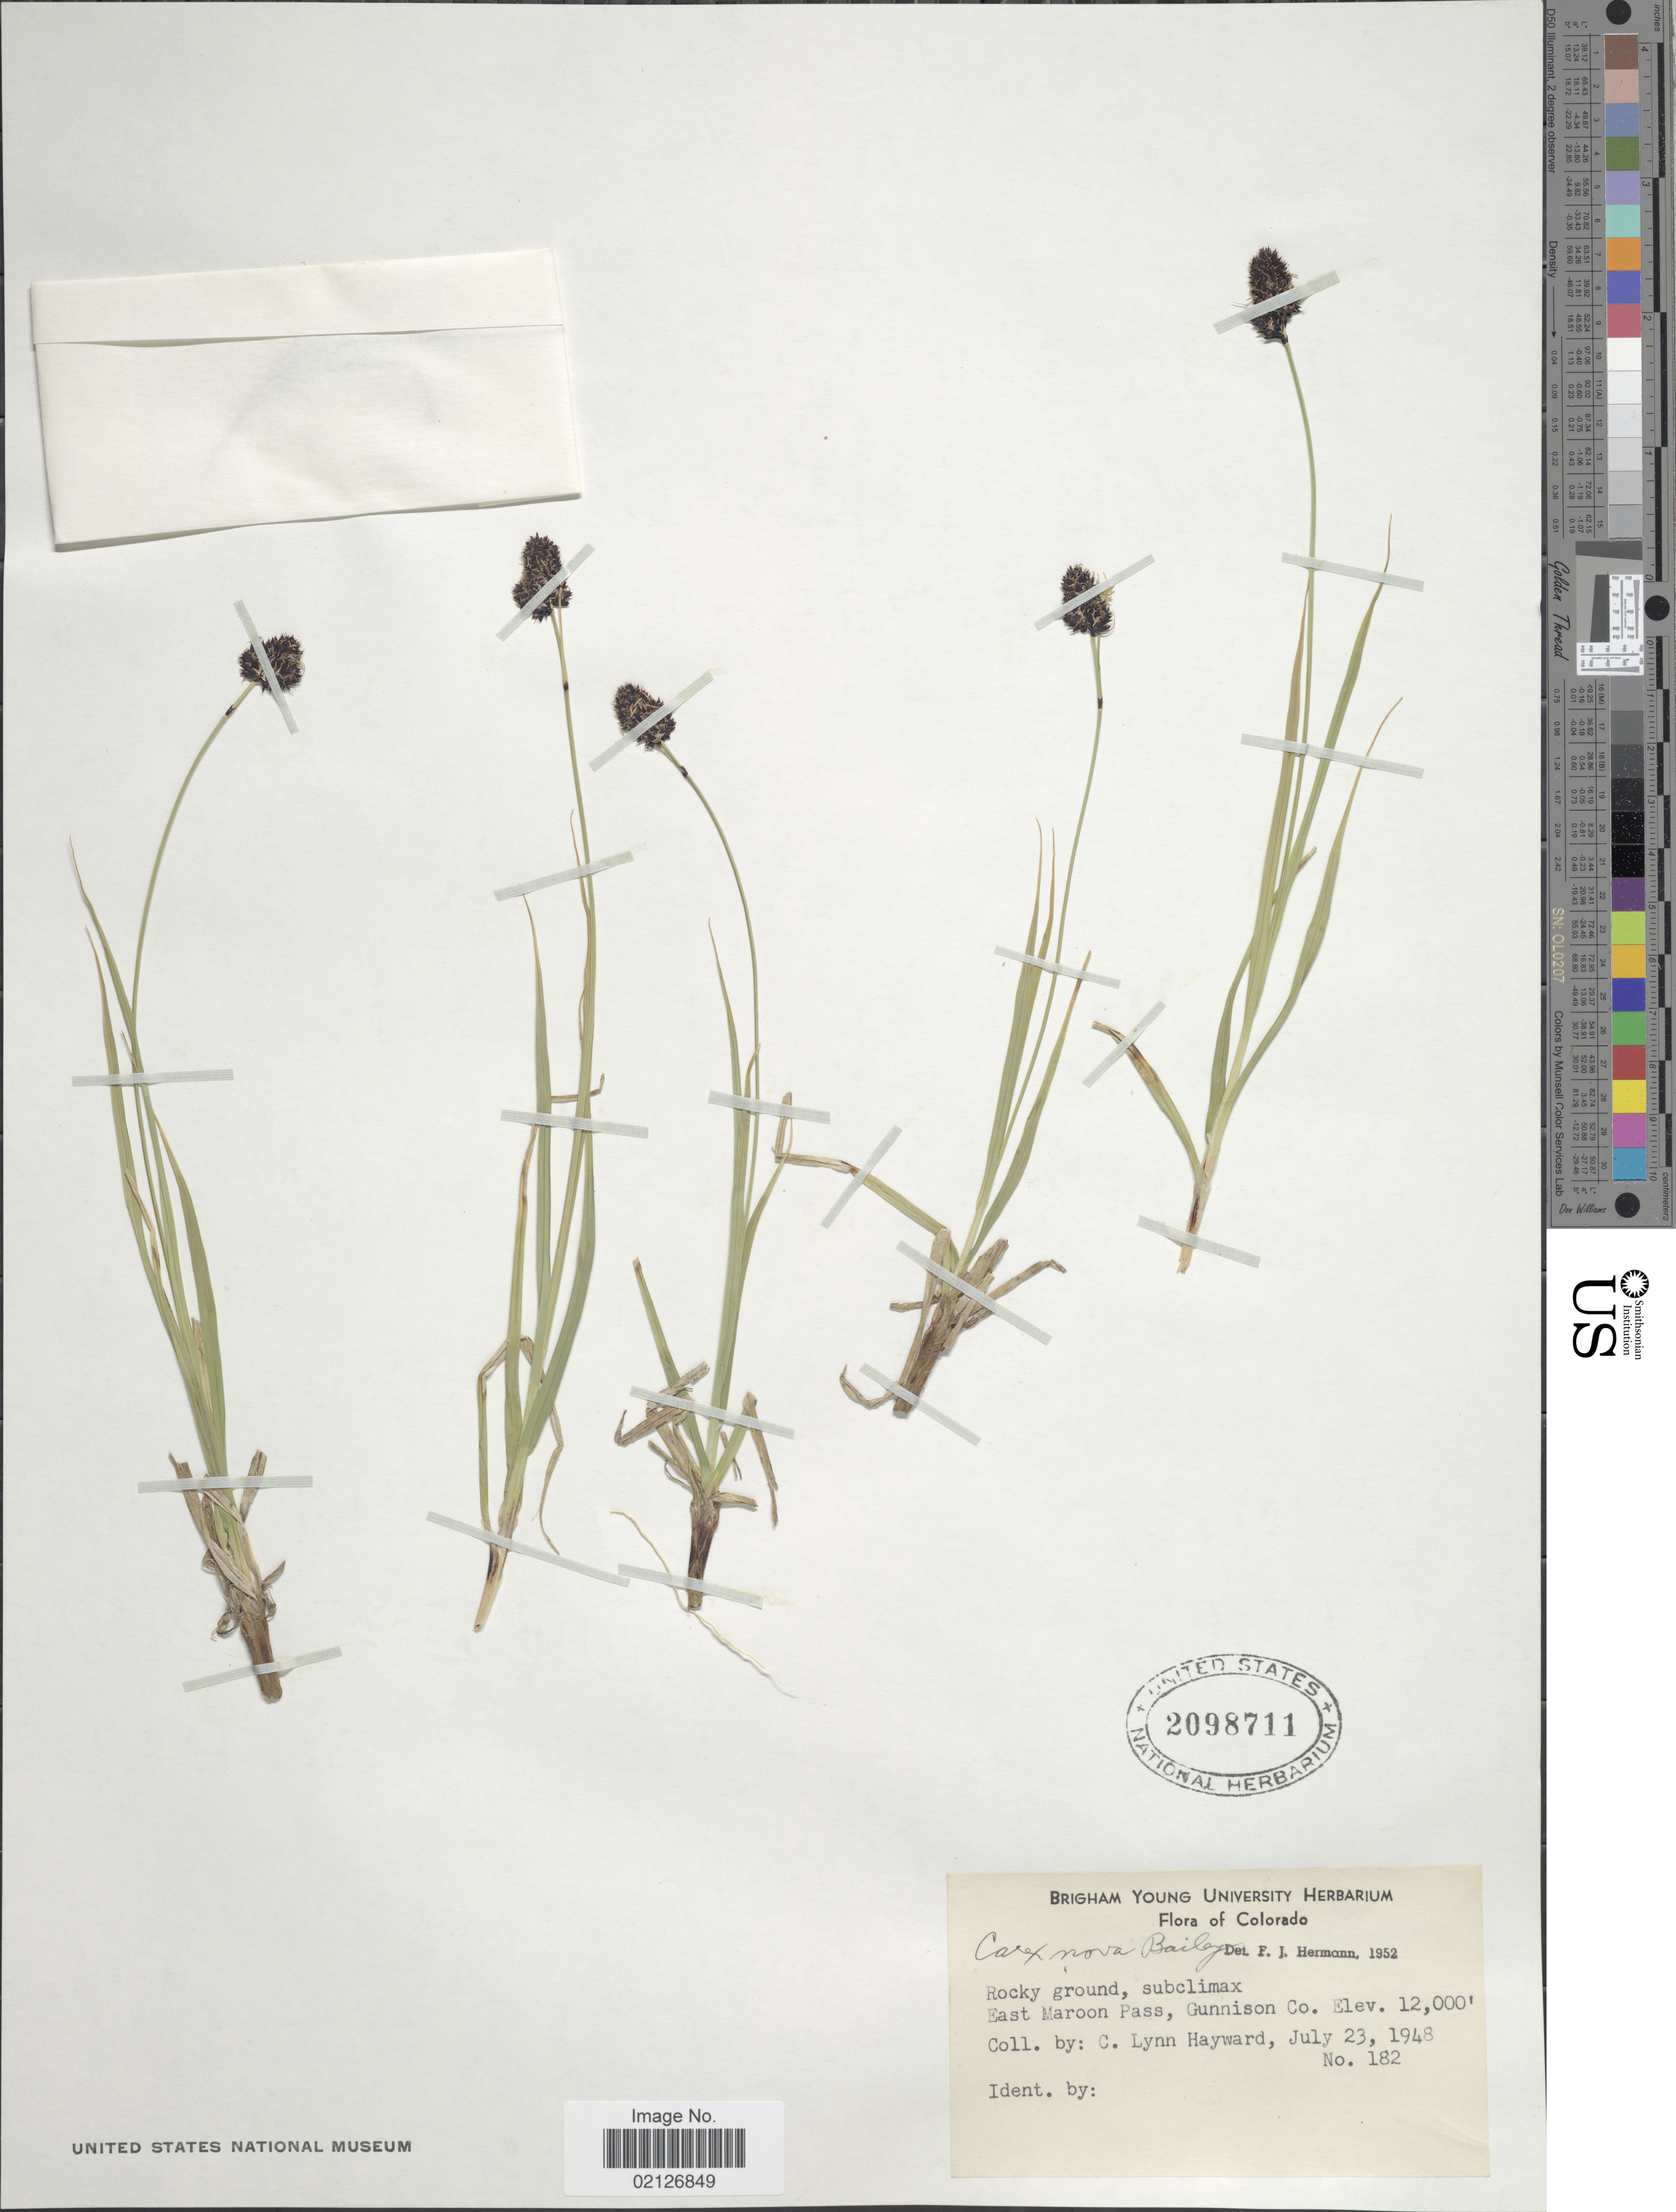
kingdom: Plantae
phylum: Tracheophyta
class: Liliopsida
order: Poales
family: Cyperaceae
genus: Carex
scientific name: Carex nova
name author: L.H. Bailey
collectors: C. Hayward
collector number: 182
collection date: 1948-07-23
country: United States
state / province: Colorado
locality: Rocky ground, East MaroonPass, Gunnison Co.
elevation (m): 3658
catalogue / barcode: US 2098711